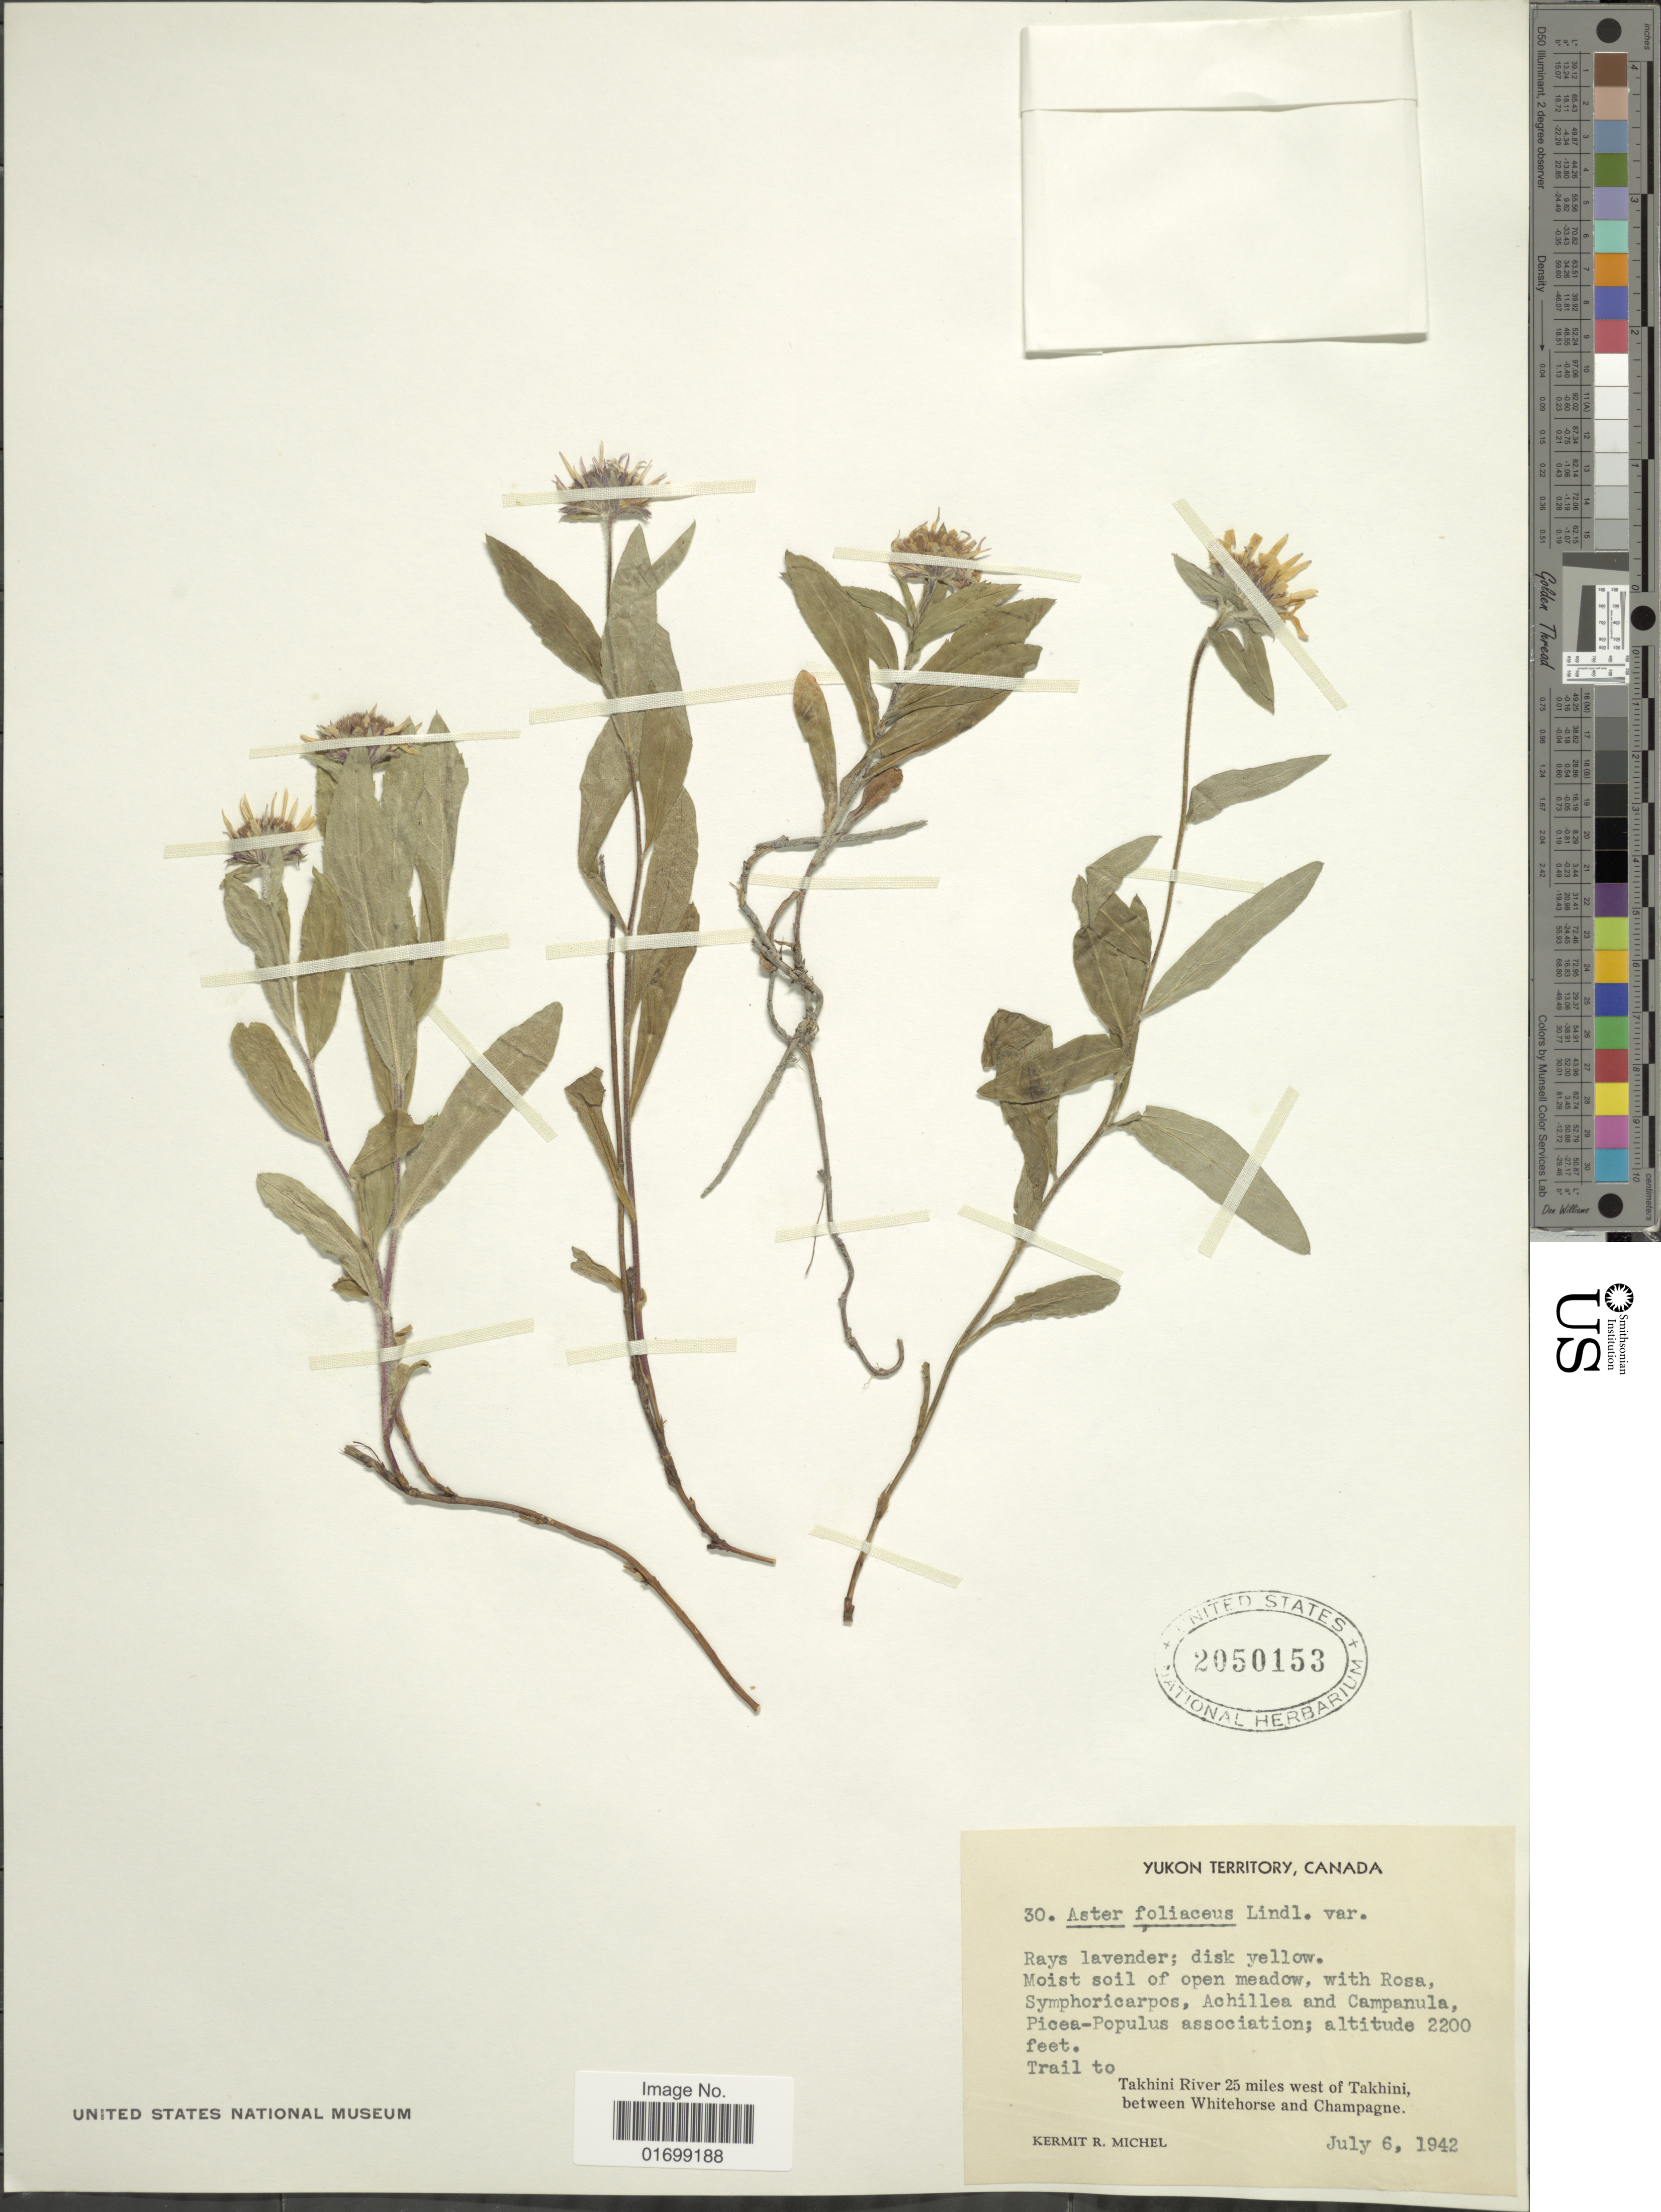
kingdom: Plantae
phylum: Tracheophyta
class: Magnoliopsida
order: Asterales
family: Asteraceae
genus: Symphyotrichum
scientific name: Symphyotrichum foliaceum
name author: (Lindl. ex DC.) G.L. Nesom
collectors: K. Michel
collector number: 30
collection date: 1942-07-06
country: Canada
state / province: Yukon Territory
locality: Trail to Takhini River 25 miles west of Takhini, between Whitehorse and Champagne.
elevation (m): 671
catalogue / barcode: US 2050153